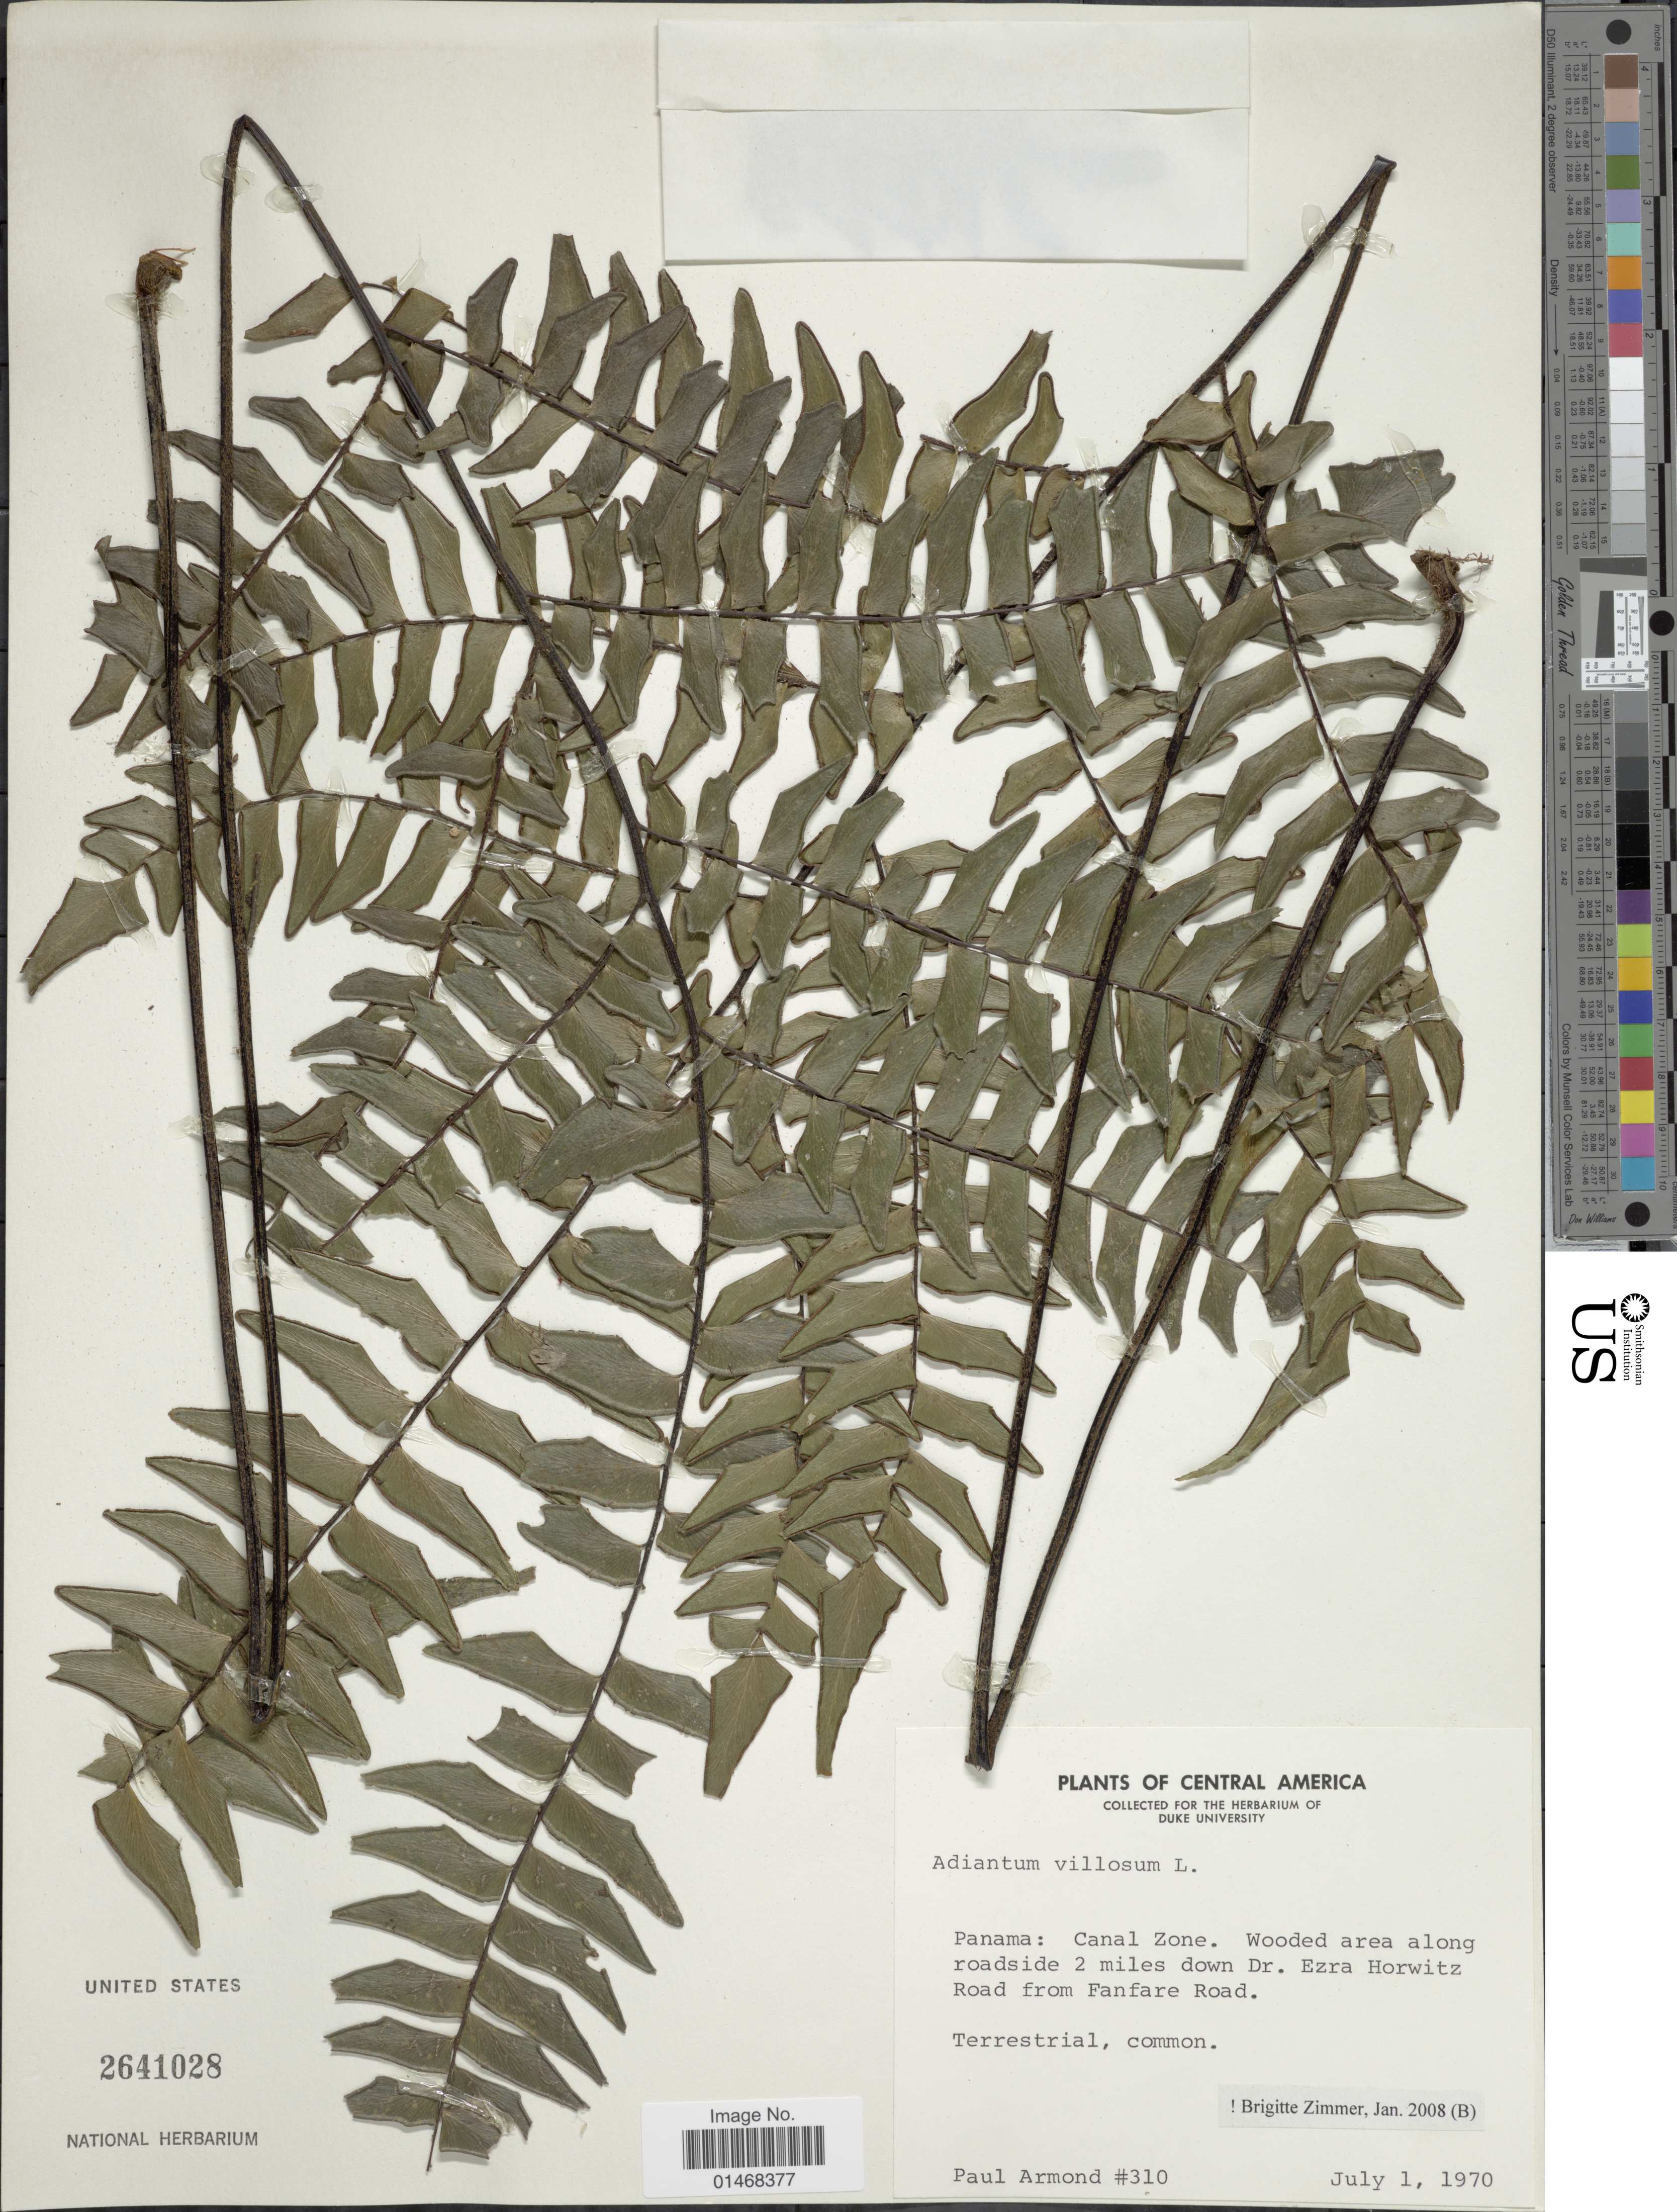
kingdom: Plantae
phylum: Tracheophyta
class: Polypodiopsida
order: Polypodiales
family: Pteridaceae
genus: Adiantum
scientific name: Adiantum villosum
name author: L.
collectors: P. Armond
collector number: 310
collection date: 1970-07-01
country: Panama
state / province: Colón / Panamá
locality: Canal Zone. Wooded area along roadside 2 miles down Dr. Ezra Horwitz Road from Fanfare Road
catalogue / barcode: US 2641028